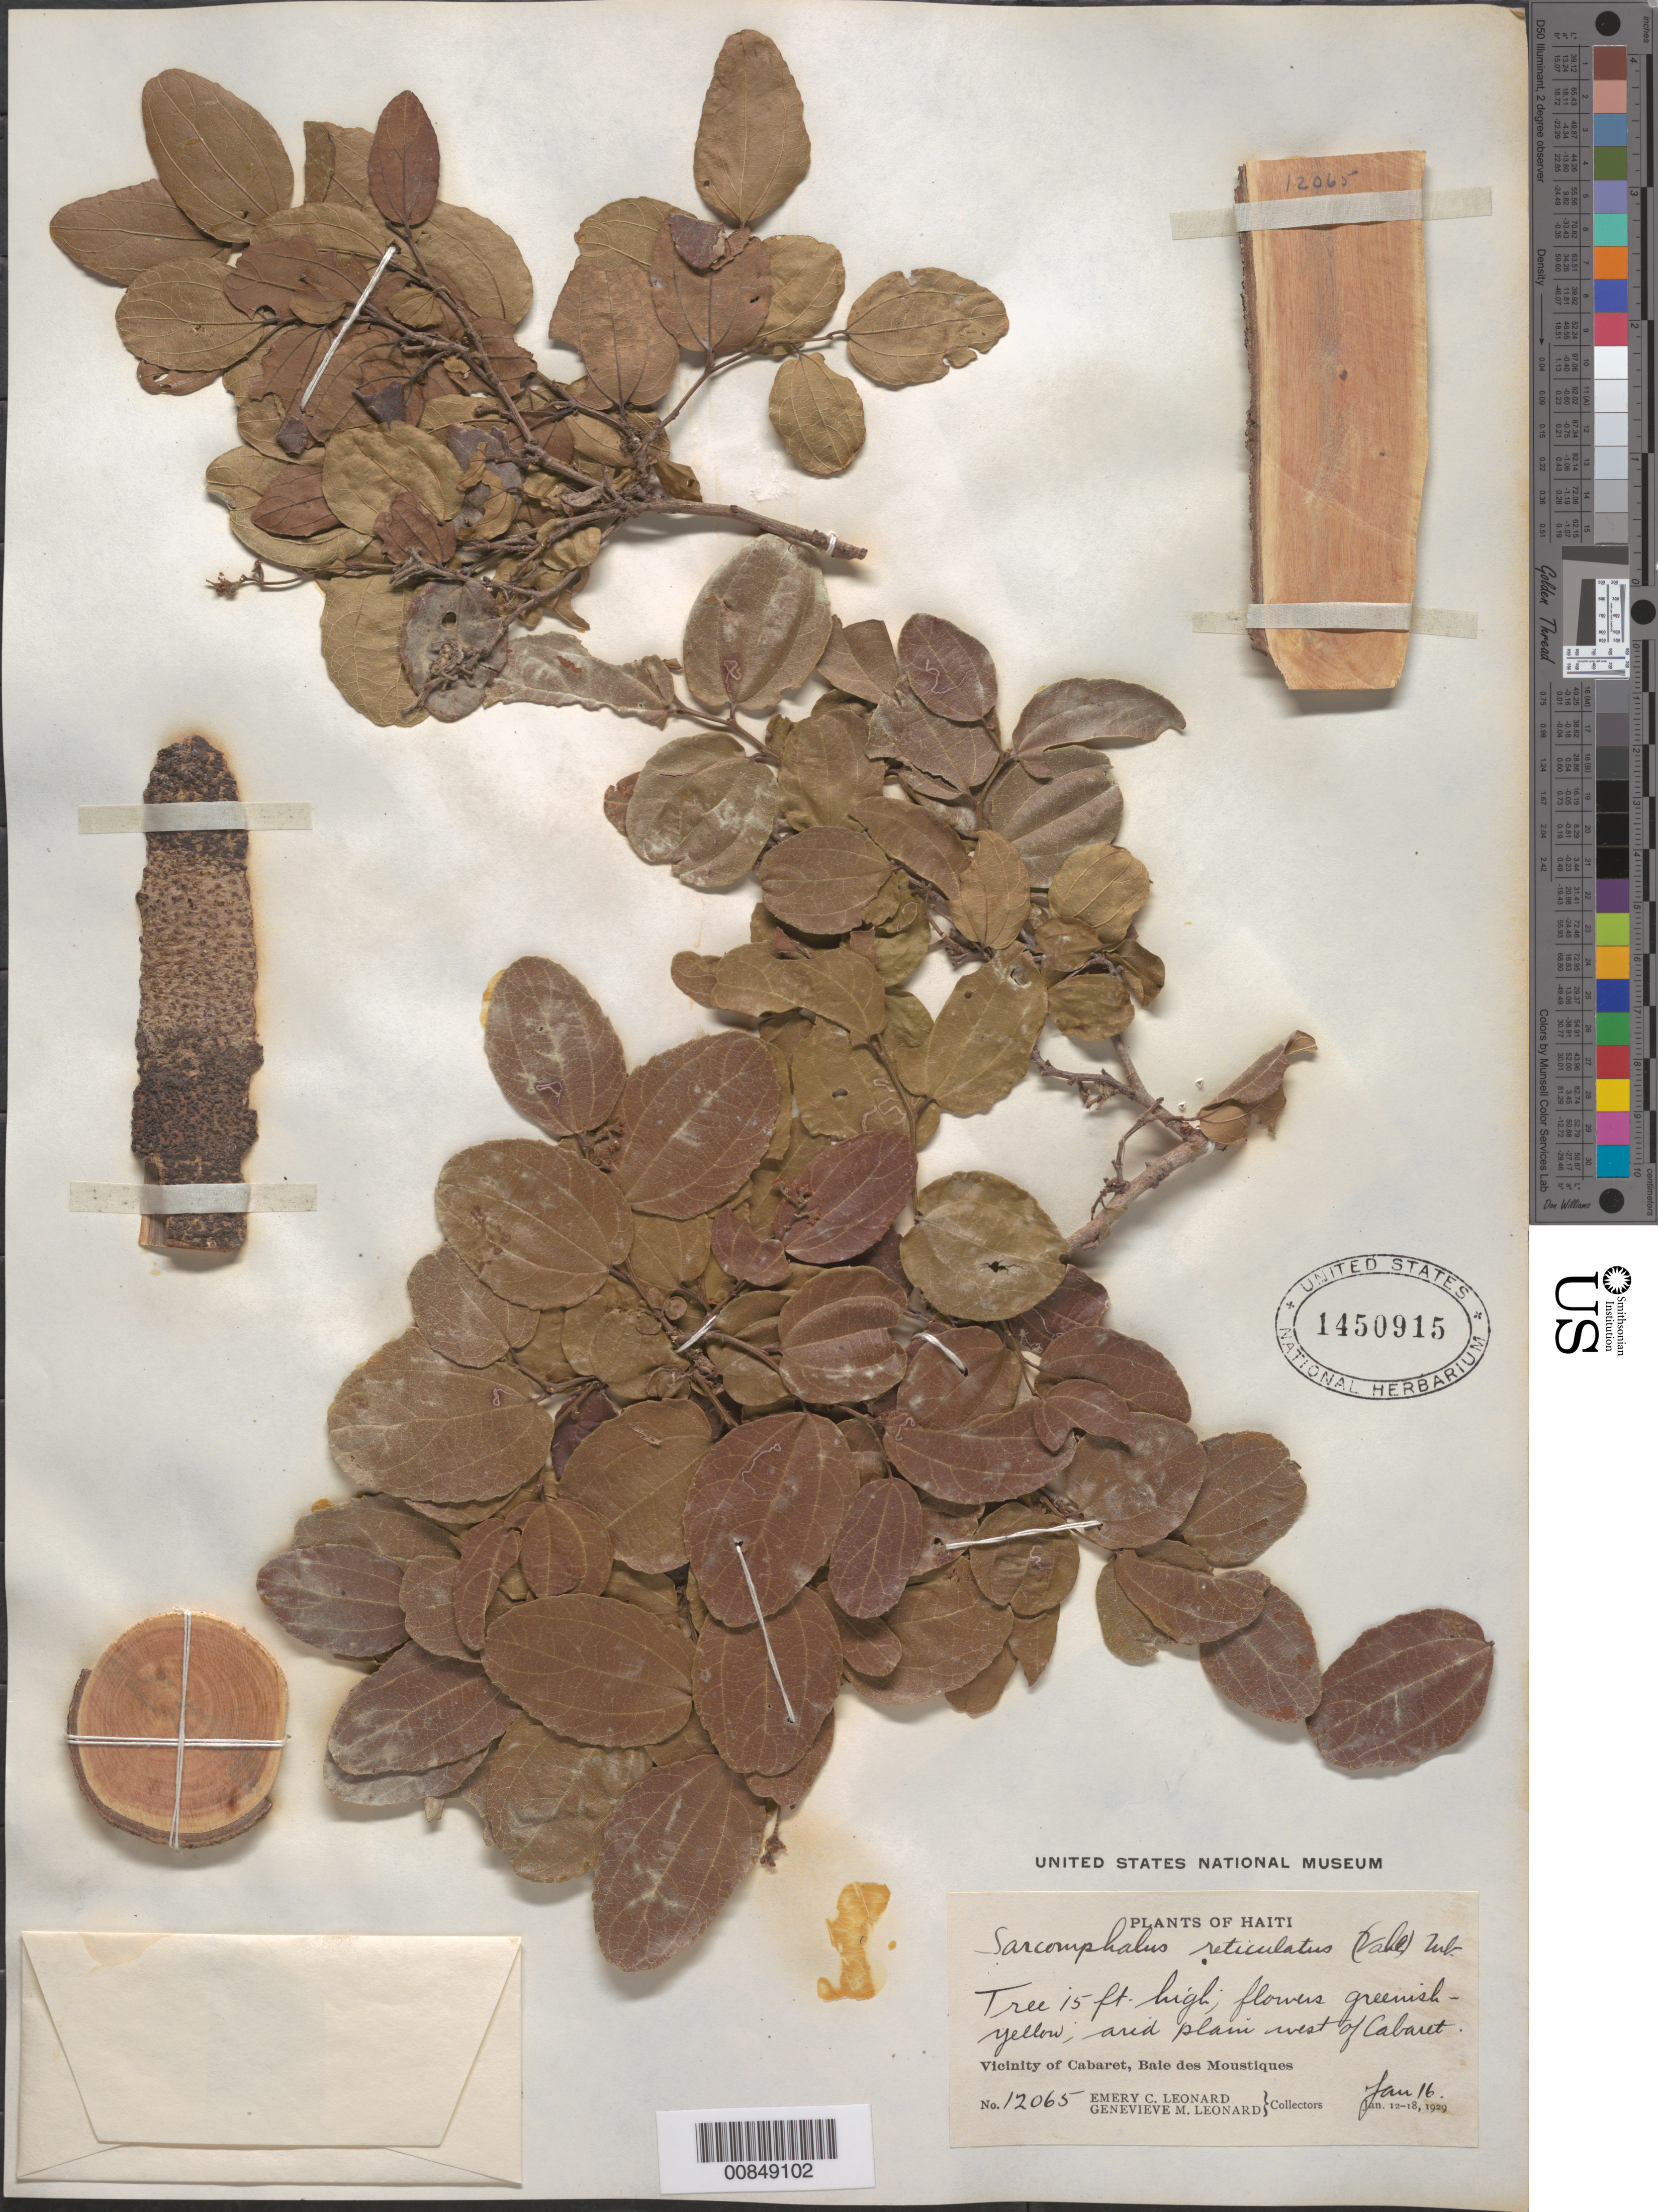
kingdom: Plantae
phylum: Tracheophyta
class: Magnoliopsida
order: Rosales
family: Rhamnaceae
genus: Sarcomphalus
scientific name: Sarcomphalus reticulatus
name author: (Vahl) Urb.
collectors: E. C. Leonard & G. M. Leonard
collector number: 12065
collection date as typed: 16 Jan 1929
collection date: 1929-01-16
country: Haiti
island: Hispaniola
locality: Vicinity of Cabaret, Baie des Moustiques, plain W of city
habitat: Arid plain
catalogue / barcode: US 1450915